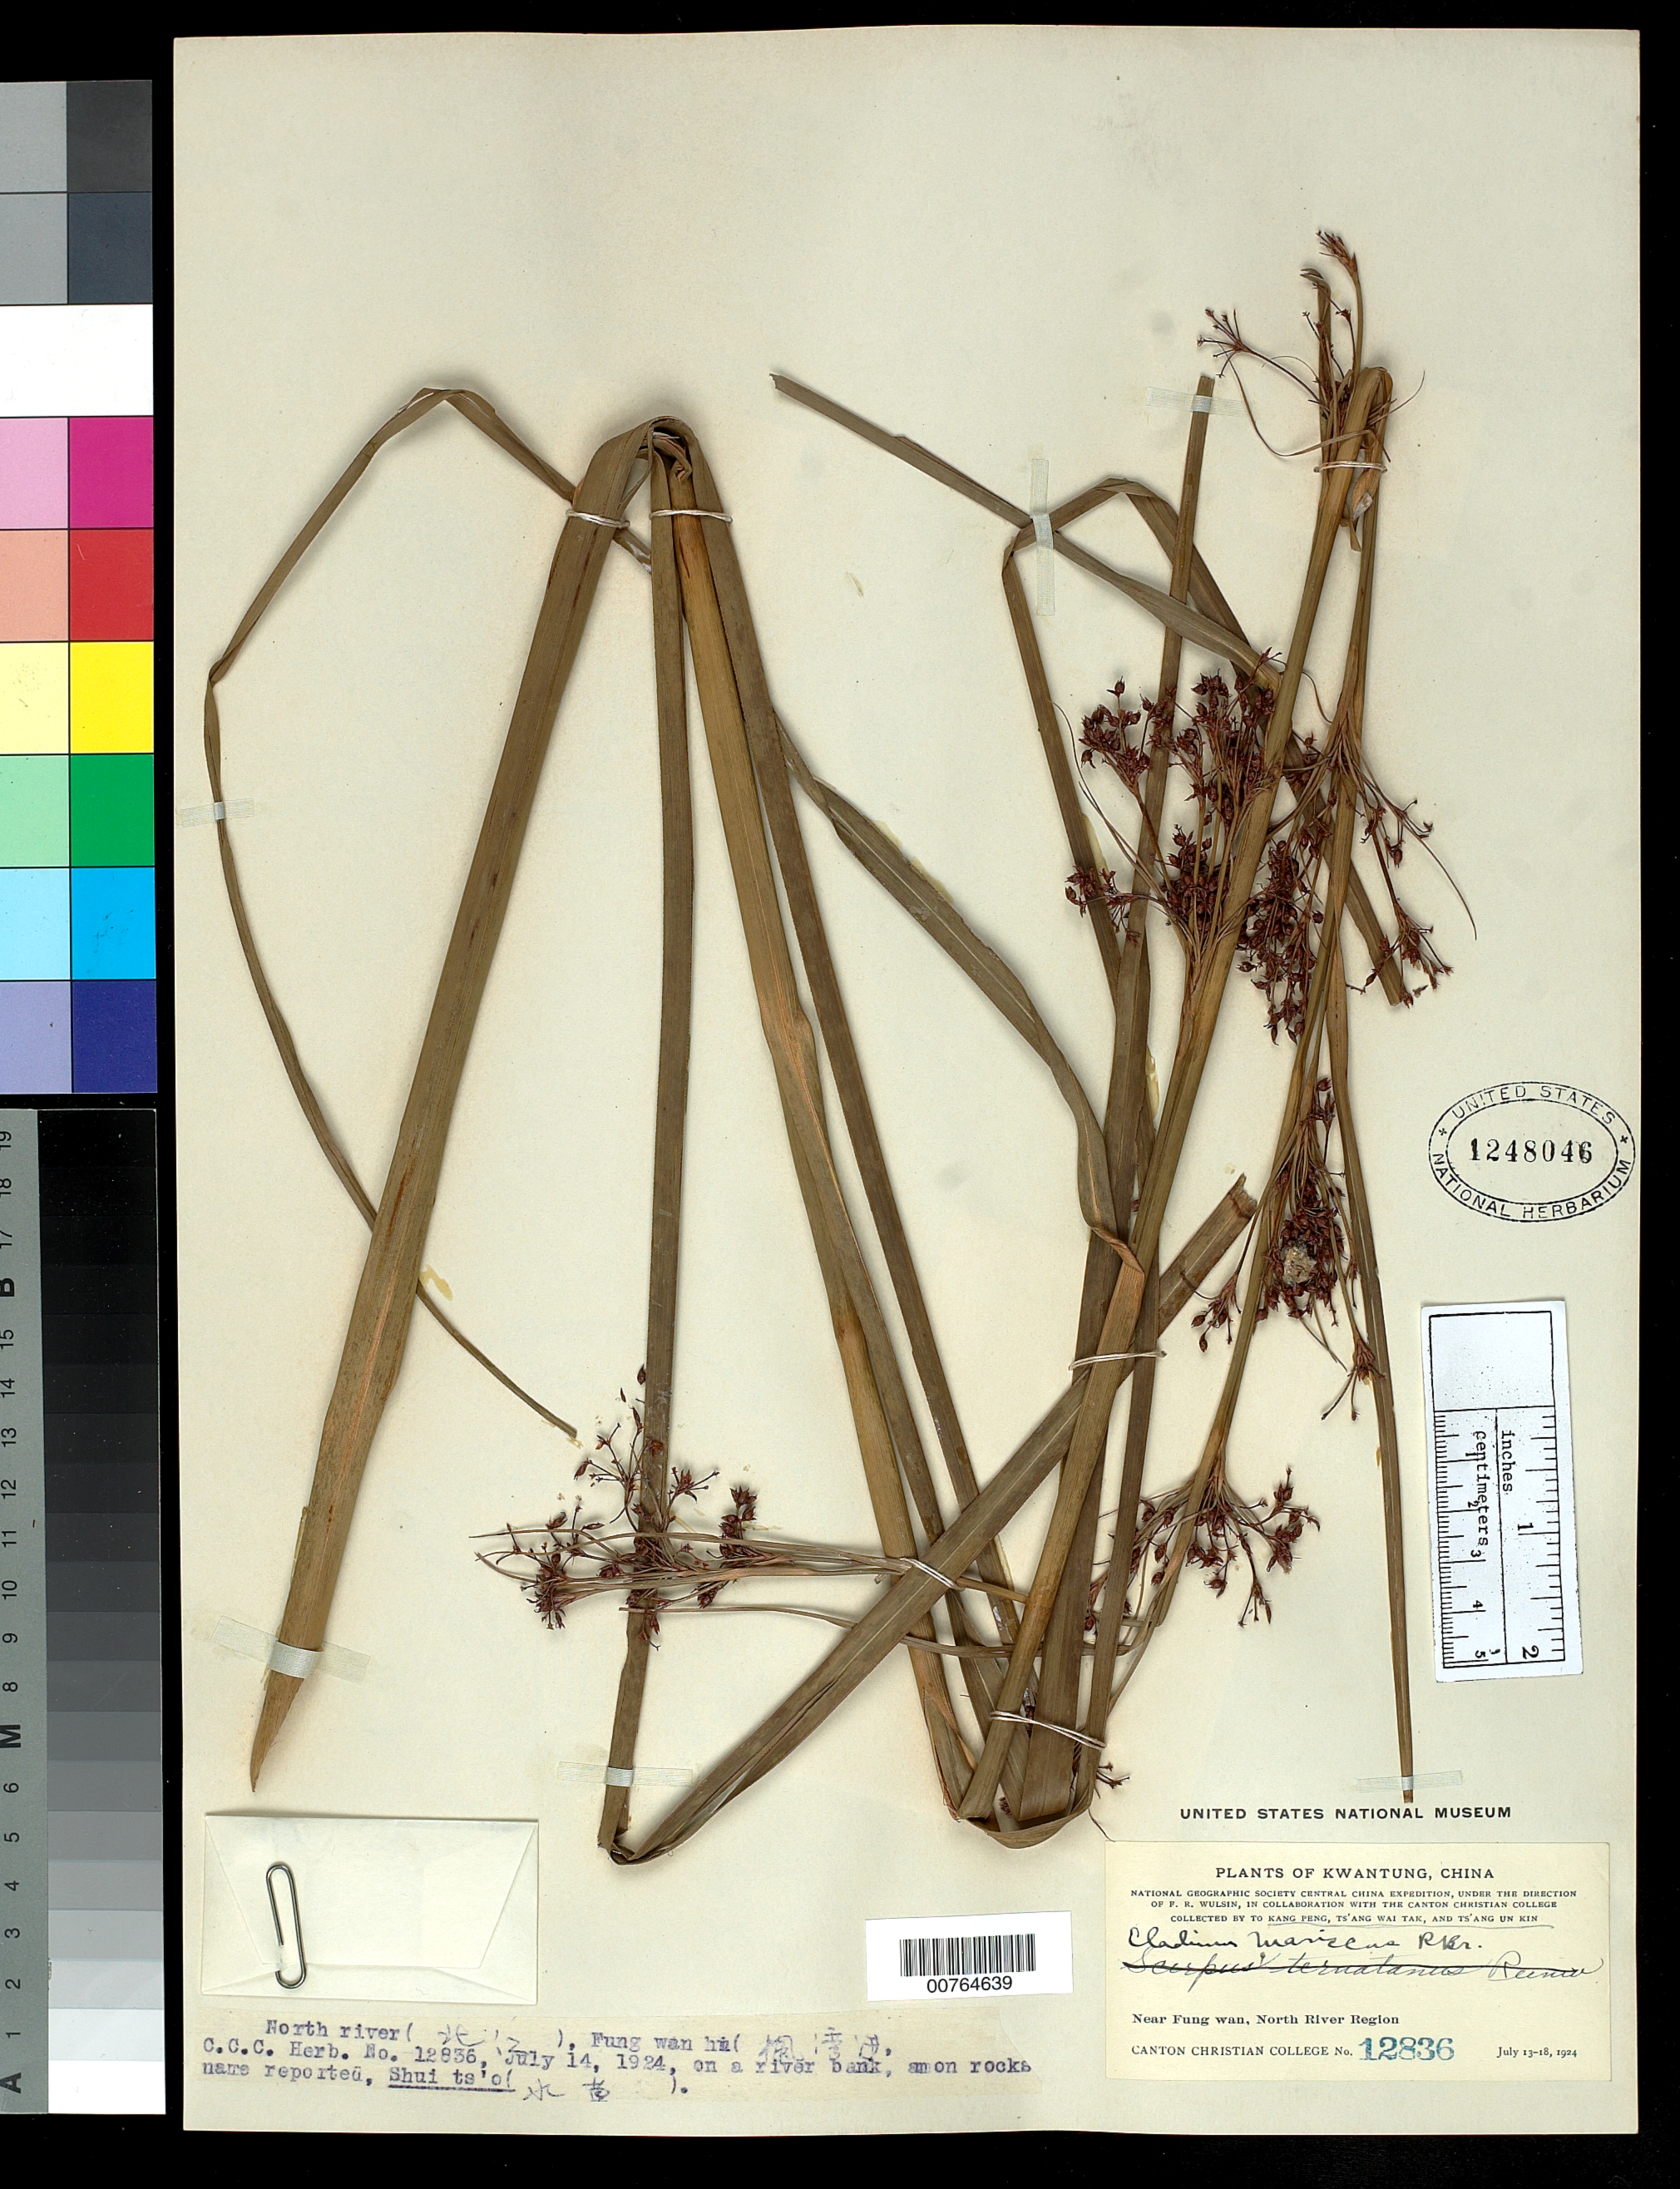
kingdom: Plantae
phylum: Tracheophyta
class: Liliopsida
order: Poales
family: Cyperaceae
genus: Cladium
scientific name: Cladium mariscus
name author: (L.) Pohl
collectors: P. Kang, W. T. Tsang & U. K. Tsang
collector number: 12836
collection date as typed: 13 Jul 1924 to 18 Jul 1924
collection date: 1924-07-13/1924-07-18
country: China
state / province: Guangdong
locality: Near Fung van, North River.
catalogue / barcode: US 1248046